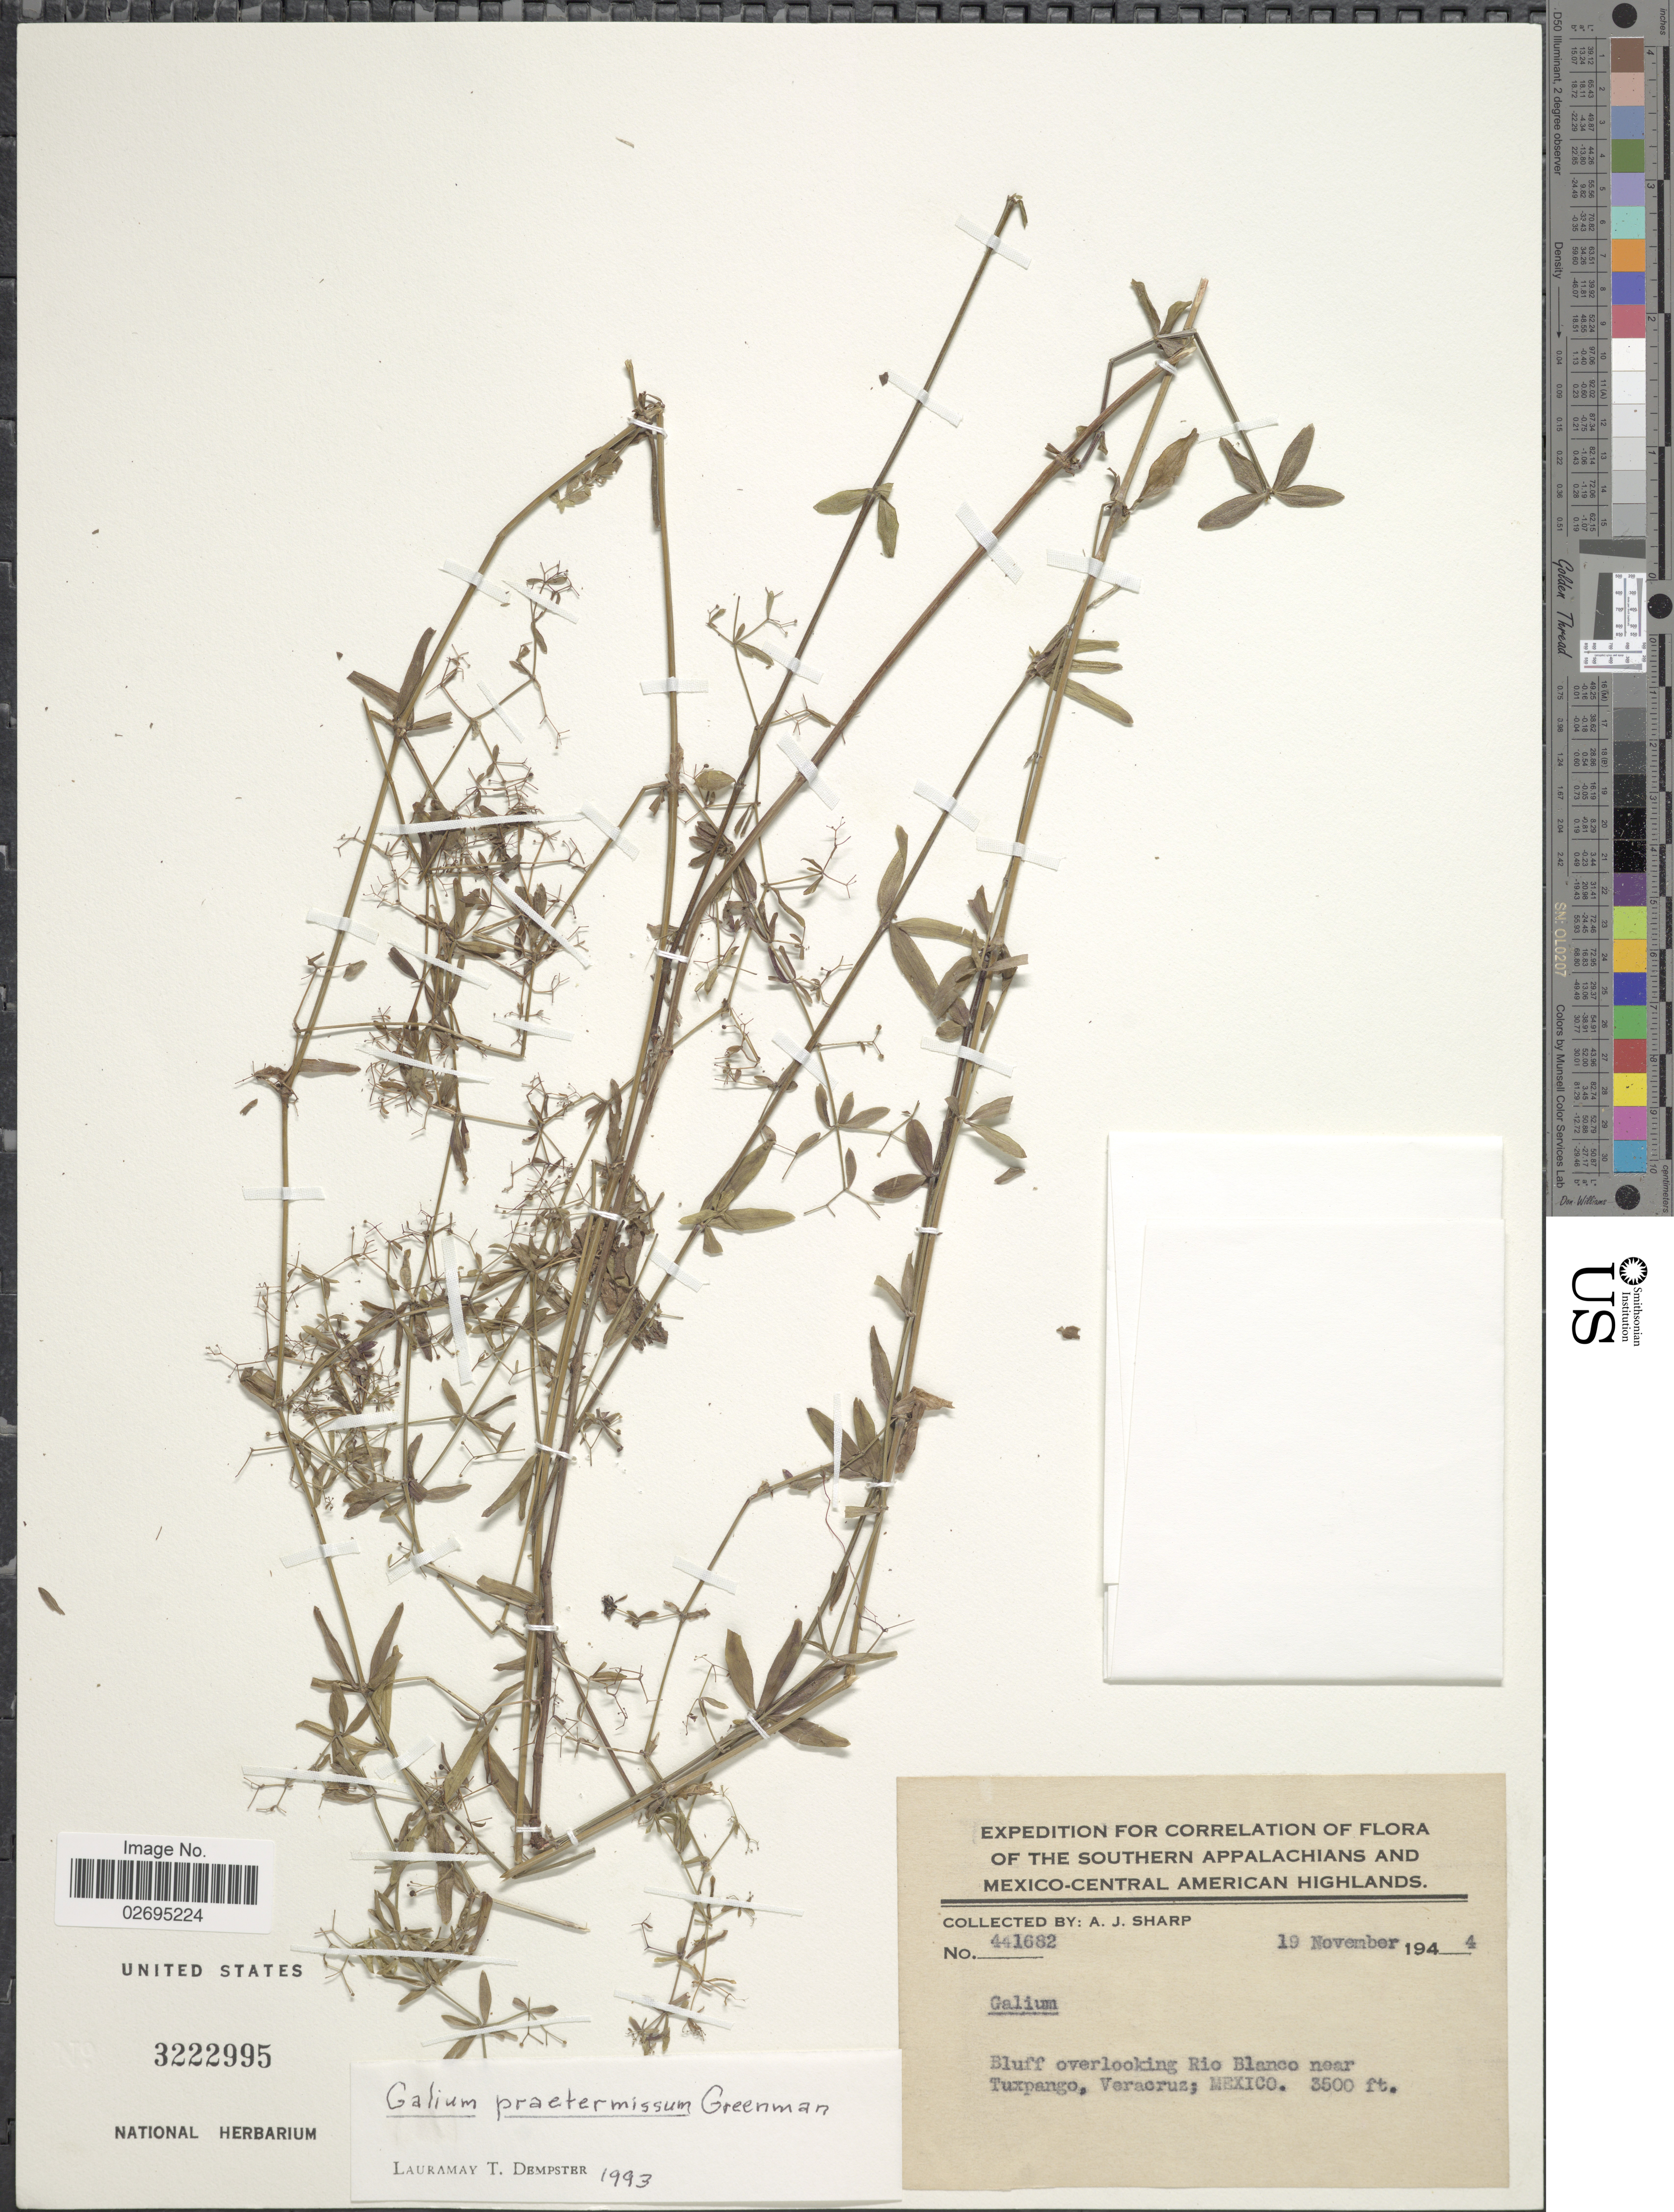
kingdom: Plantae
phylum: Tracheophyta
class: Magnoliopsida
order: Gentianales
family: Rubiaceae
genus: Galium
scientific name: Galium praetermissum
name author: Greenm.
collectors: A. J. Sharp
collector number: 441682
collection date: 1944-11-19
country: Mexico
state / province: Veracruz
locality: Southern Appalachian and Mexico-Central American Highlands. Overlooking Rio Blanco near Tuxpango, Veracruz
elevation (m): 1067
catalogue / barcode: US 3222995